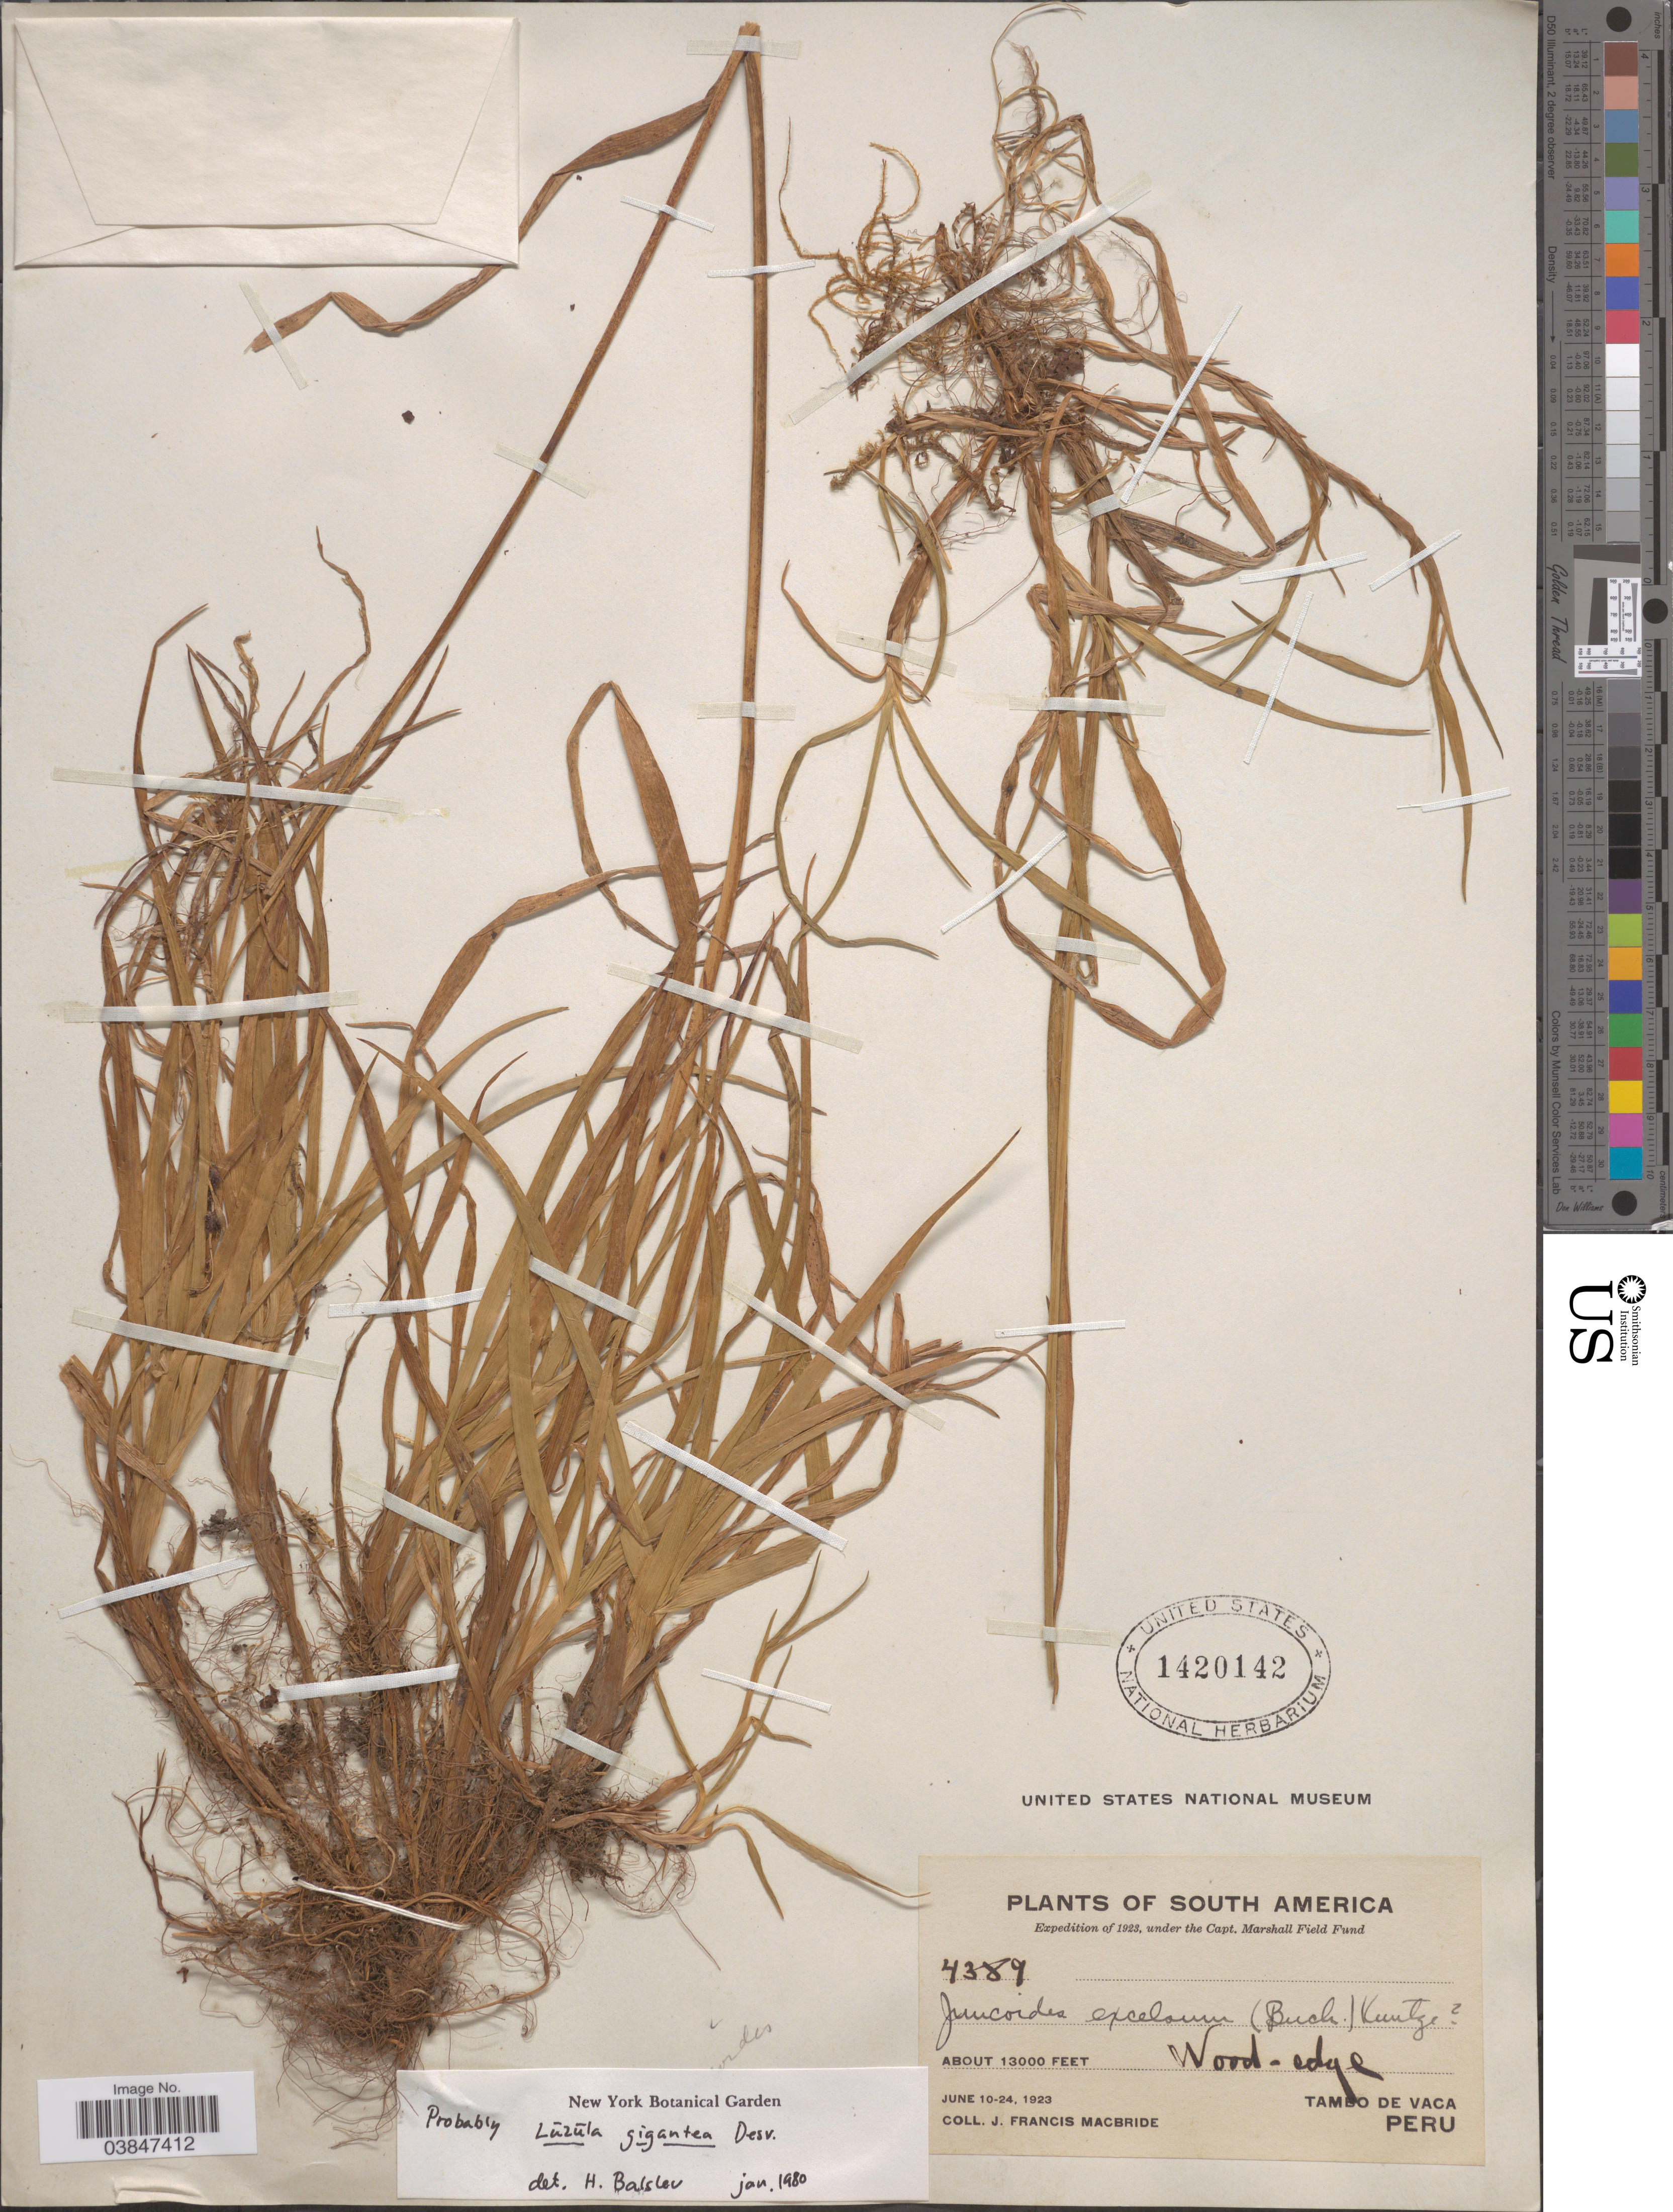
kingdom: Plantae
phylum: Tracheophyta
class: Liliopsida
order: Poales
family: Juncaceae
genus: Luzula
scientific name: Luzula gigantea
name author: Desv.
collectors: J. F. Macbride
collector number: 4389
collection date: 1923-06-10/1923-06-24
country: Peru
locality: Wood-edge. Tambo de Vaca.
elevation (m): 3962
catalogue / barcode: US 1420142